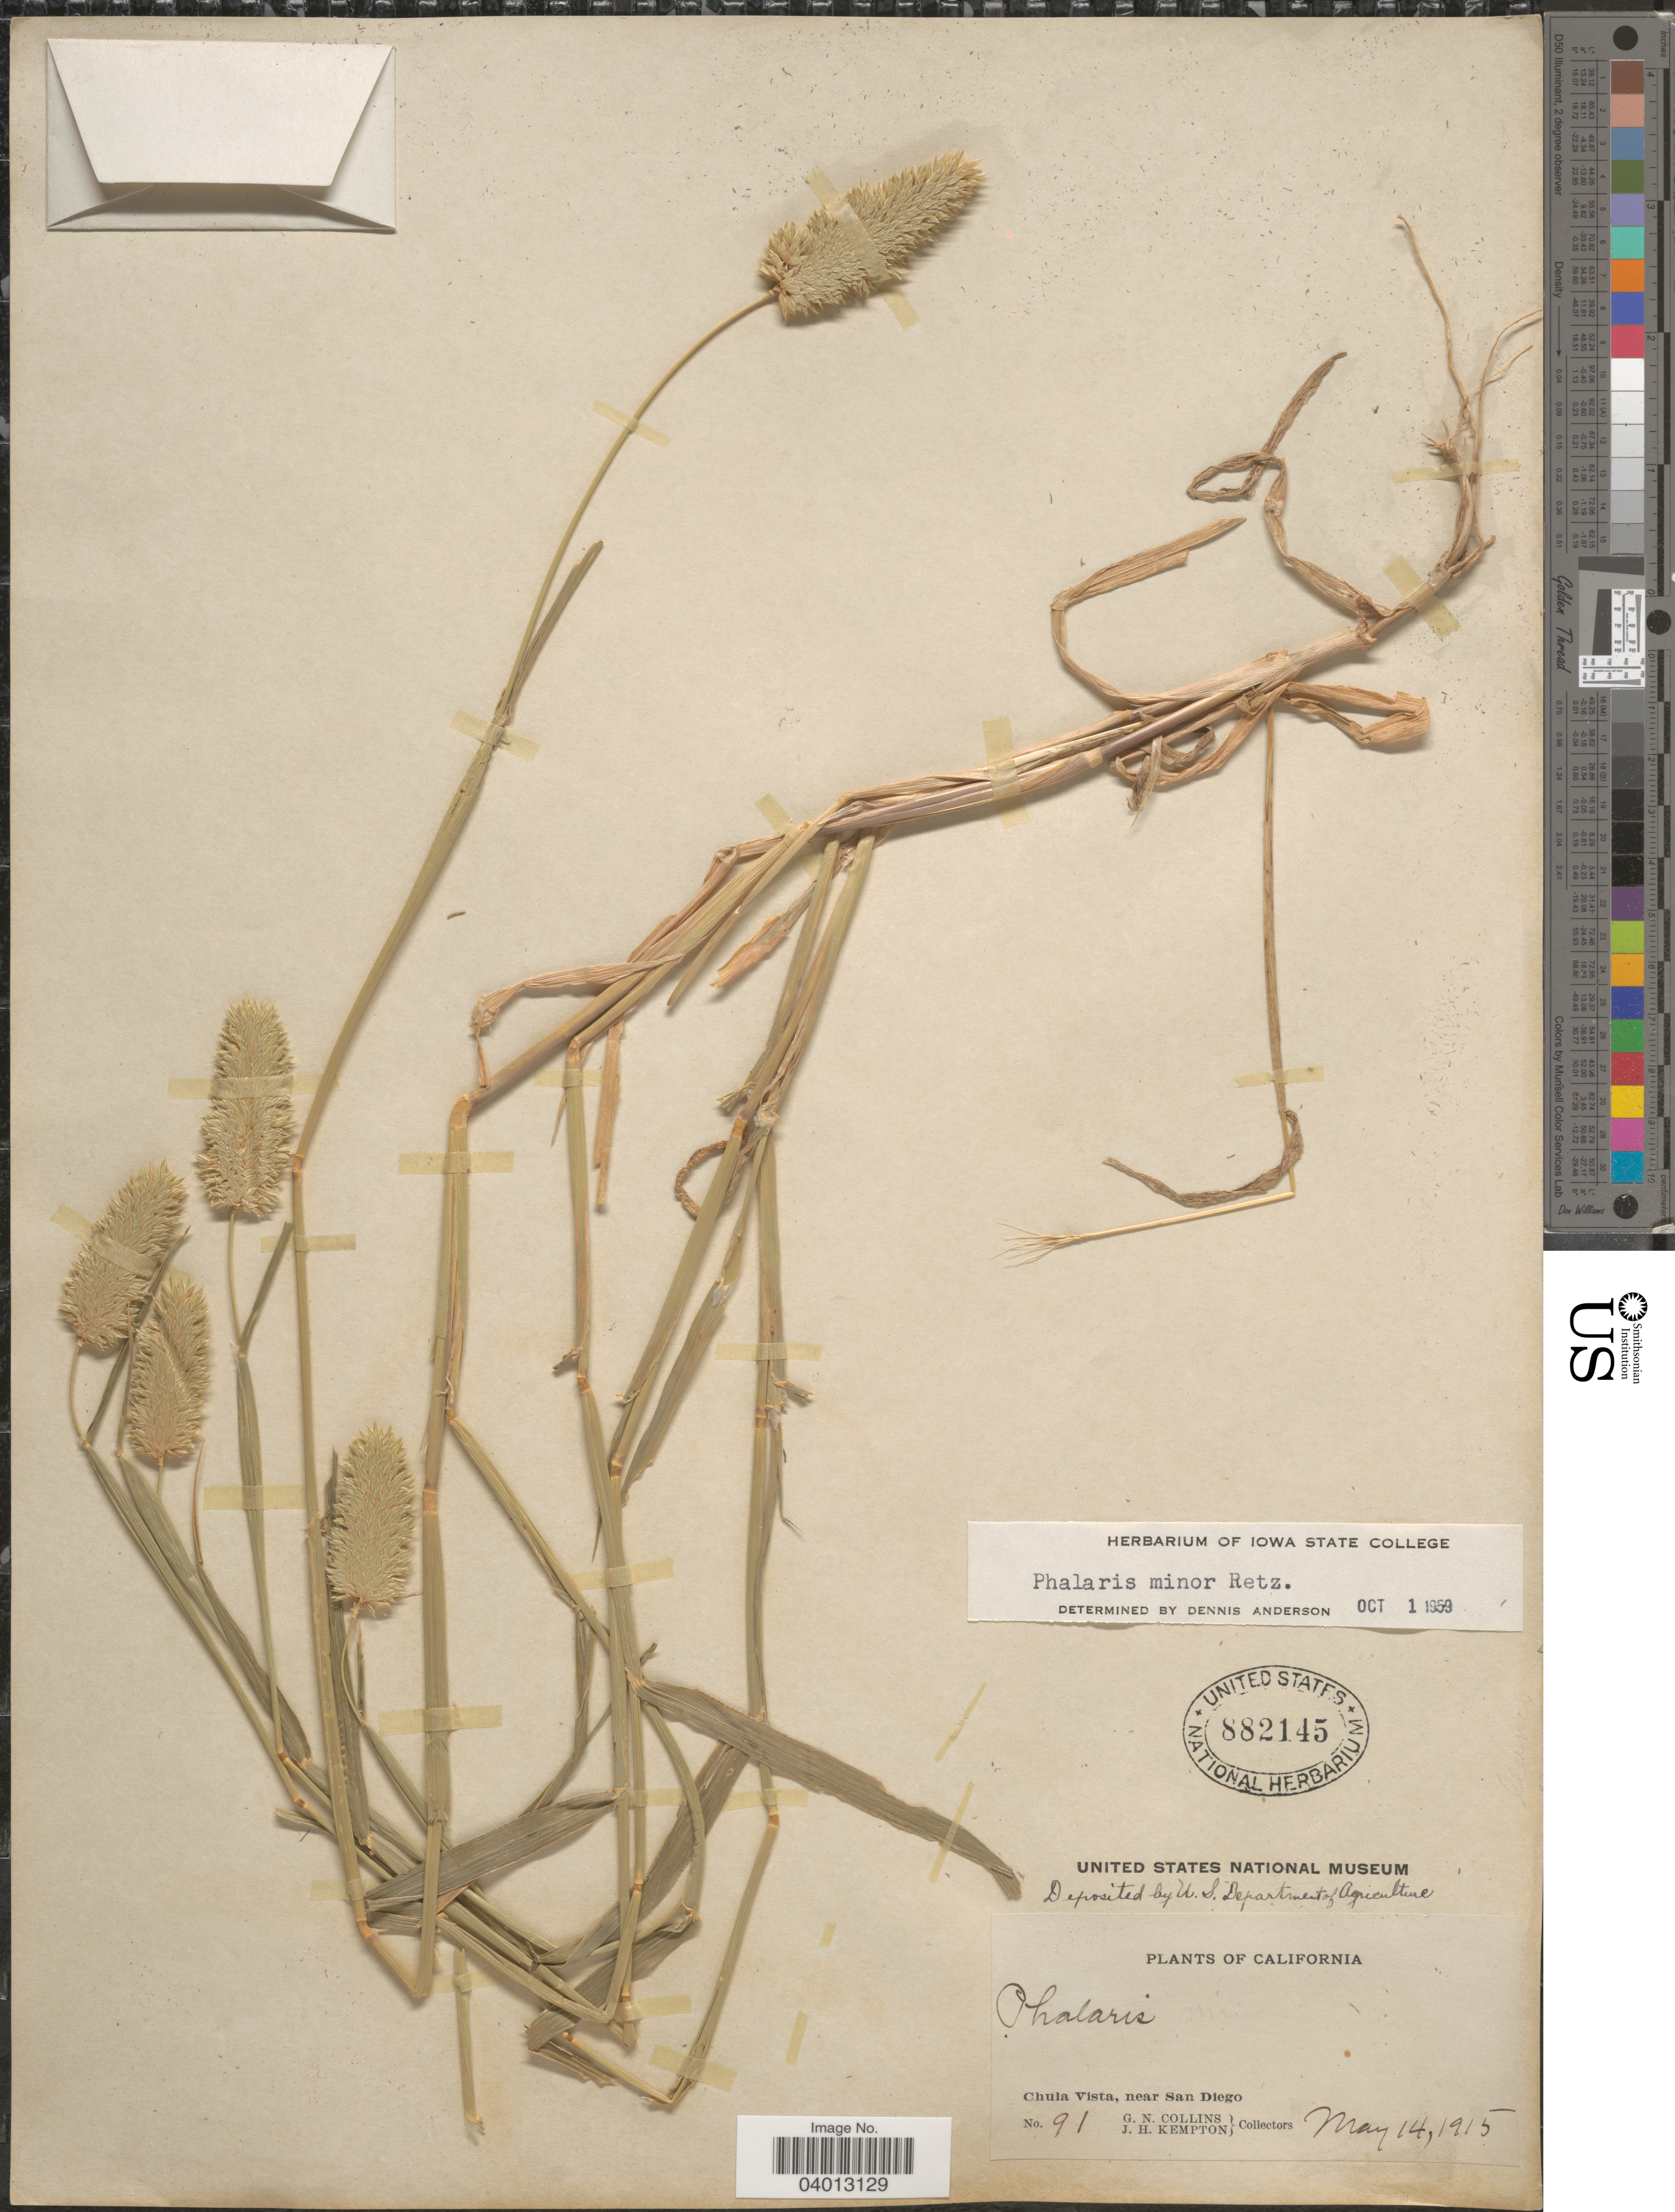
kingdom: Plantae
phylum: Tracheophyta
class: Liliopsida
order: Poales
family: Poaceae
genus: Phalaris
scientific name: Phalaris minor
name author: Retz.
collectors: G. Collins & J. H. Kempton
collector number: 91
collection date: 1915-05-14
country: United States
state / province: California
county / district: San Diego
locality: Chula Vista, near San Diego.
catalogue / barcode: US 882145